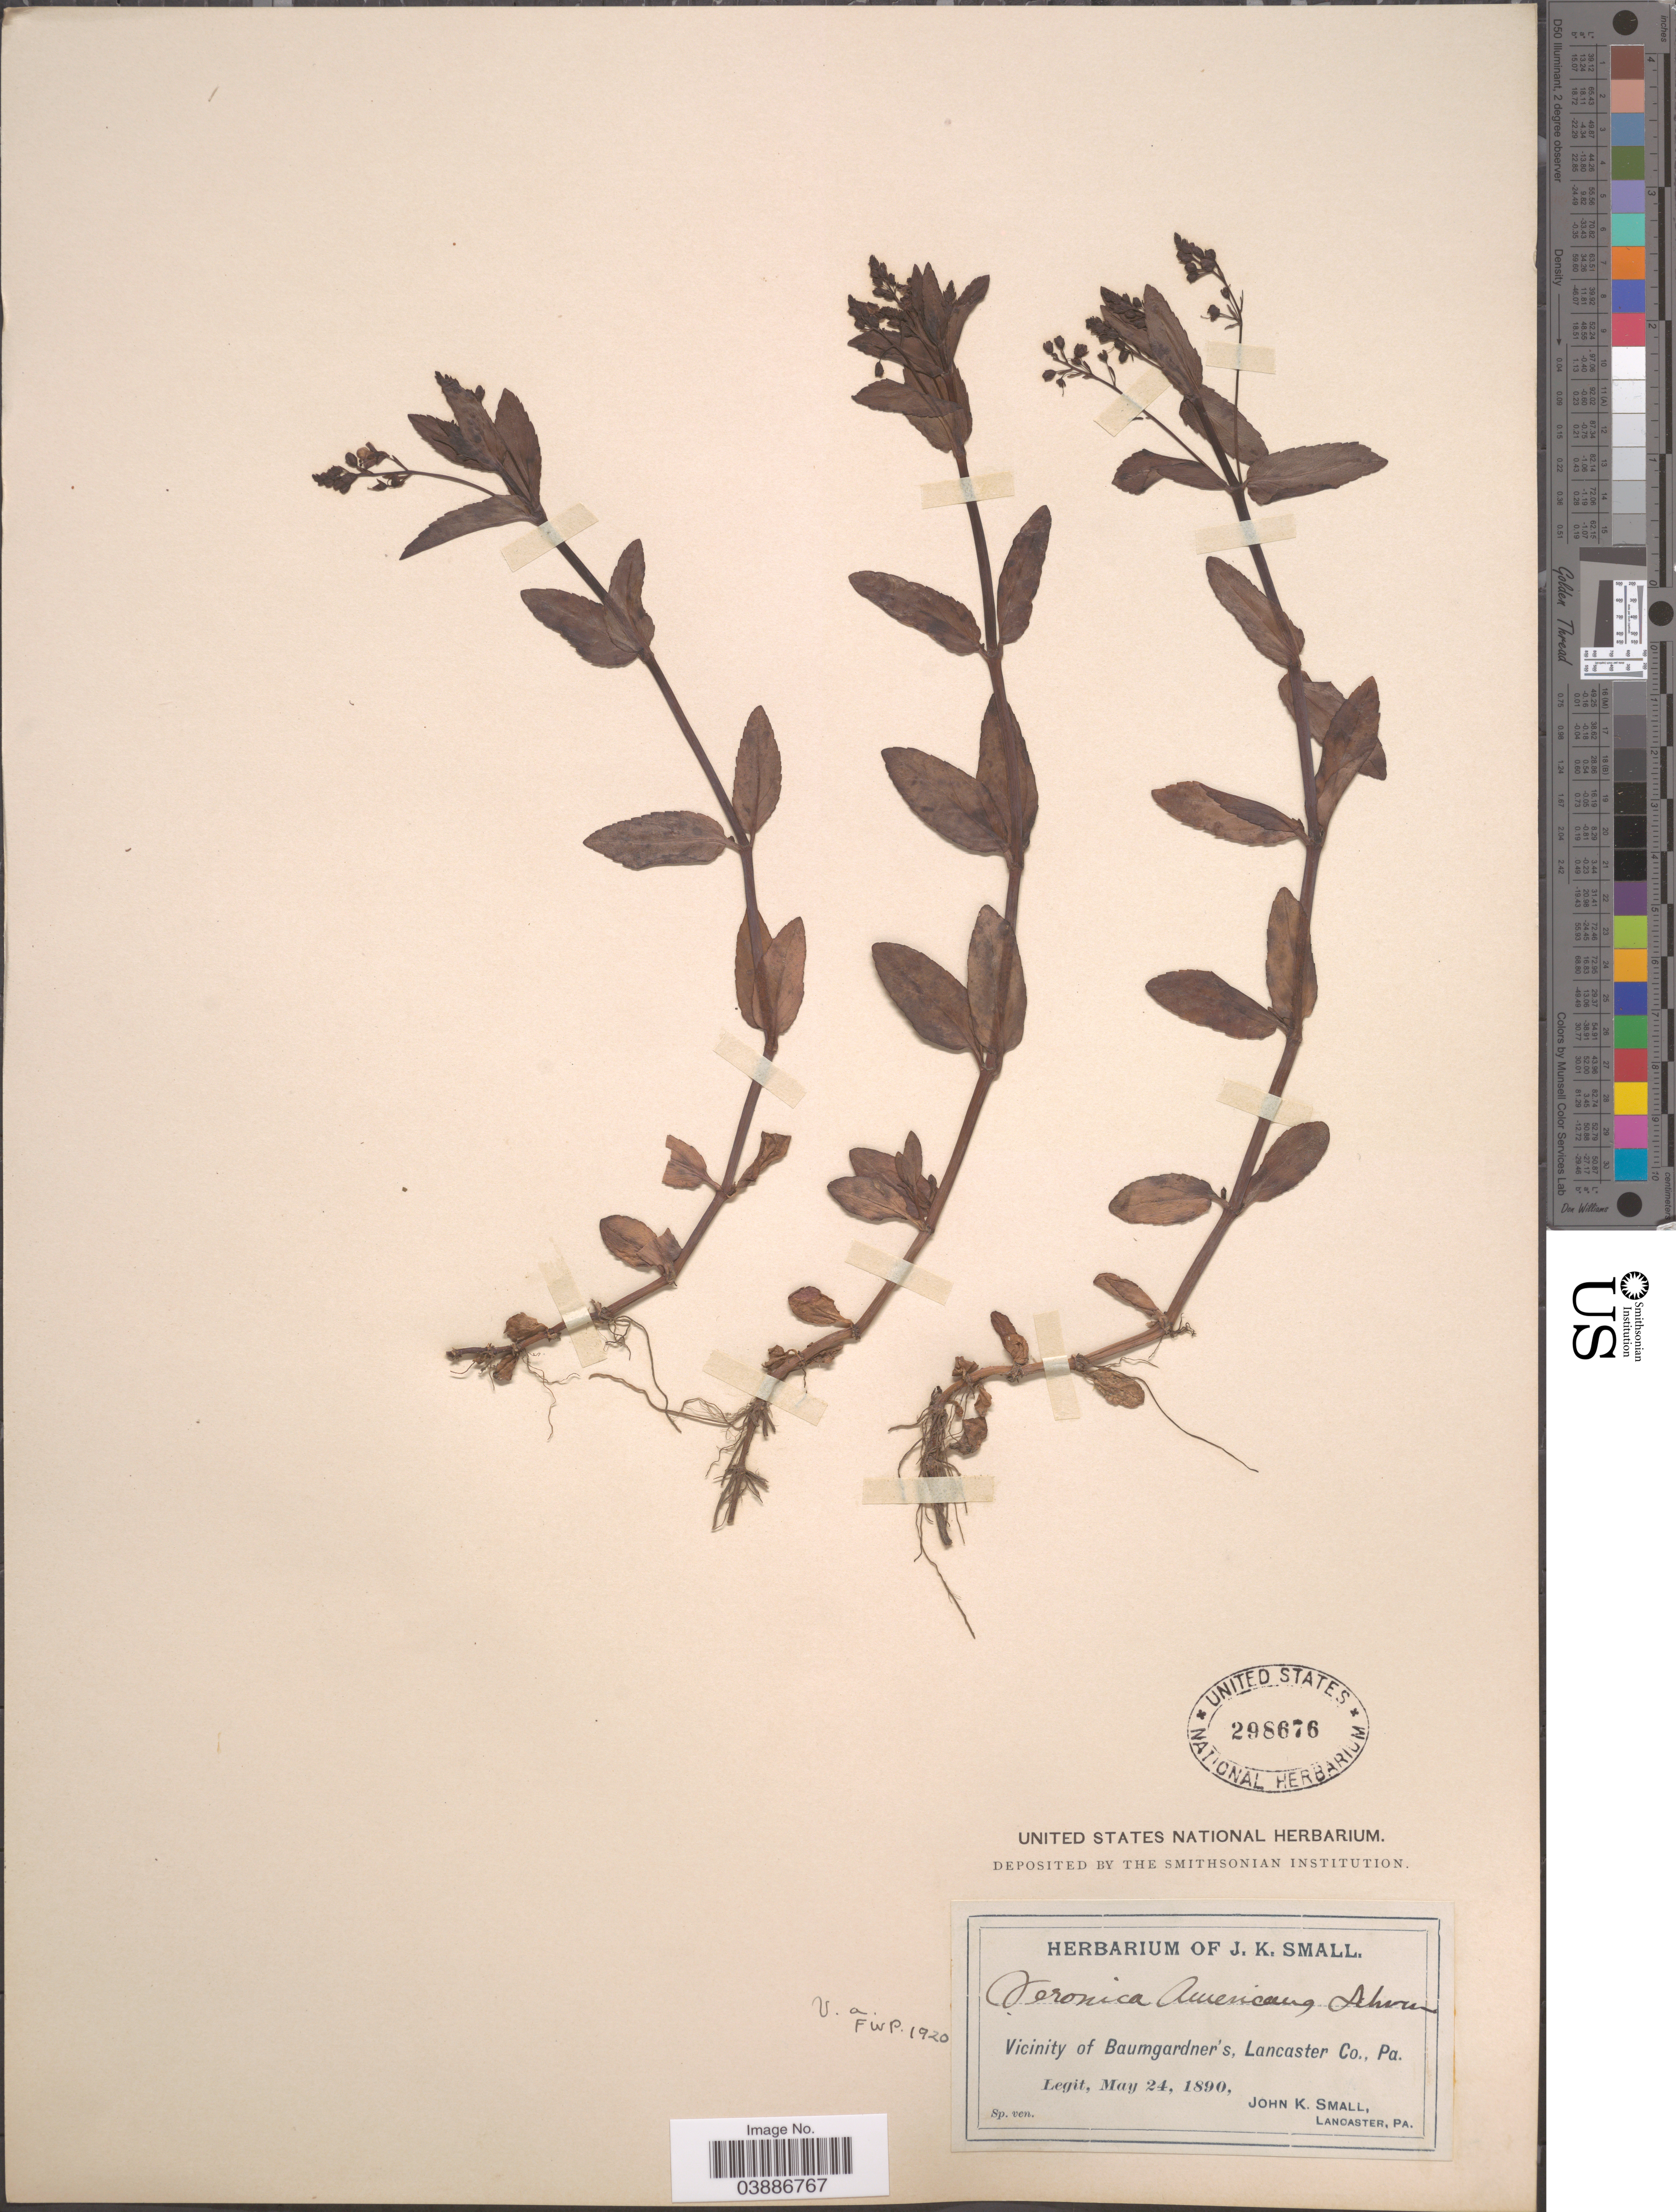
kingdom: Plantae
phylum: Tracheophyta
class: Magnoliopsida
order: Lamiales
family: Plantaginaceae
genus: Veronica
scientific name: Veronica americana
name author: Schwein. ex Benth.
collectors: J. K. Small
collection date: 1890-05-24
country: United States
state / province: Pennsylvania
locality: Vicinity of Baumgardner's, Lancaster Co.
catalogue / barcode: US 298676